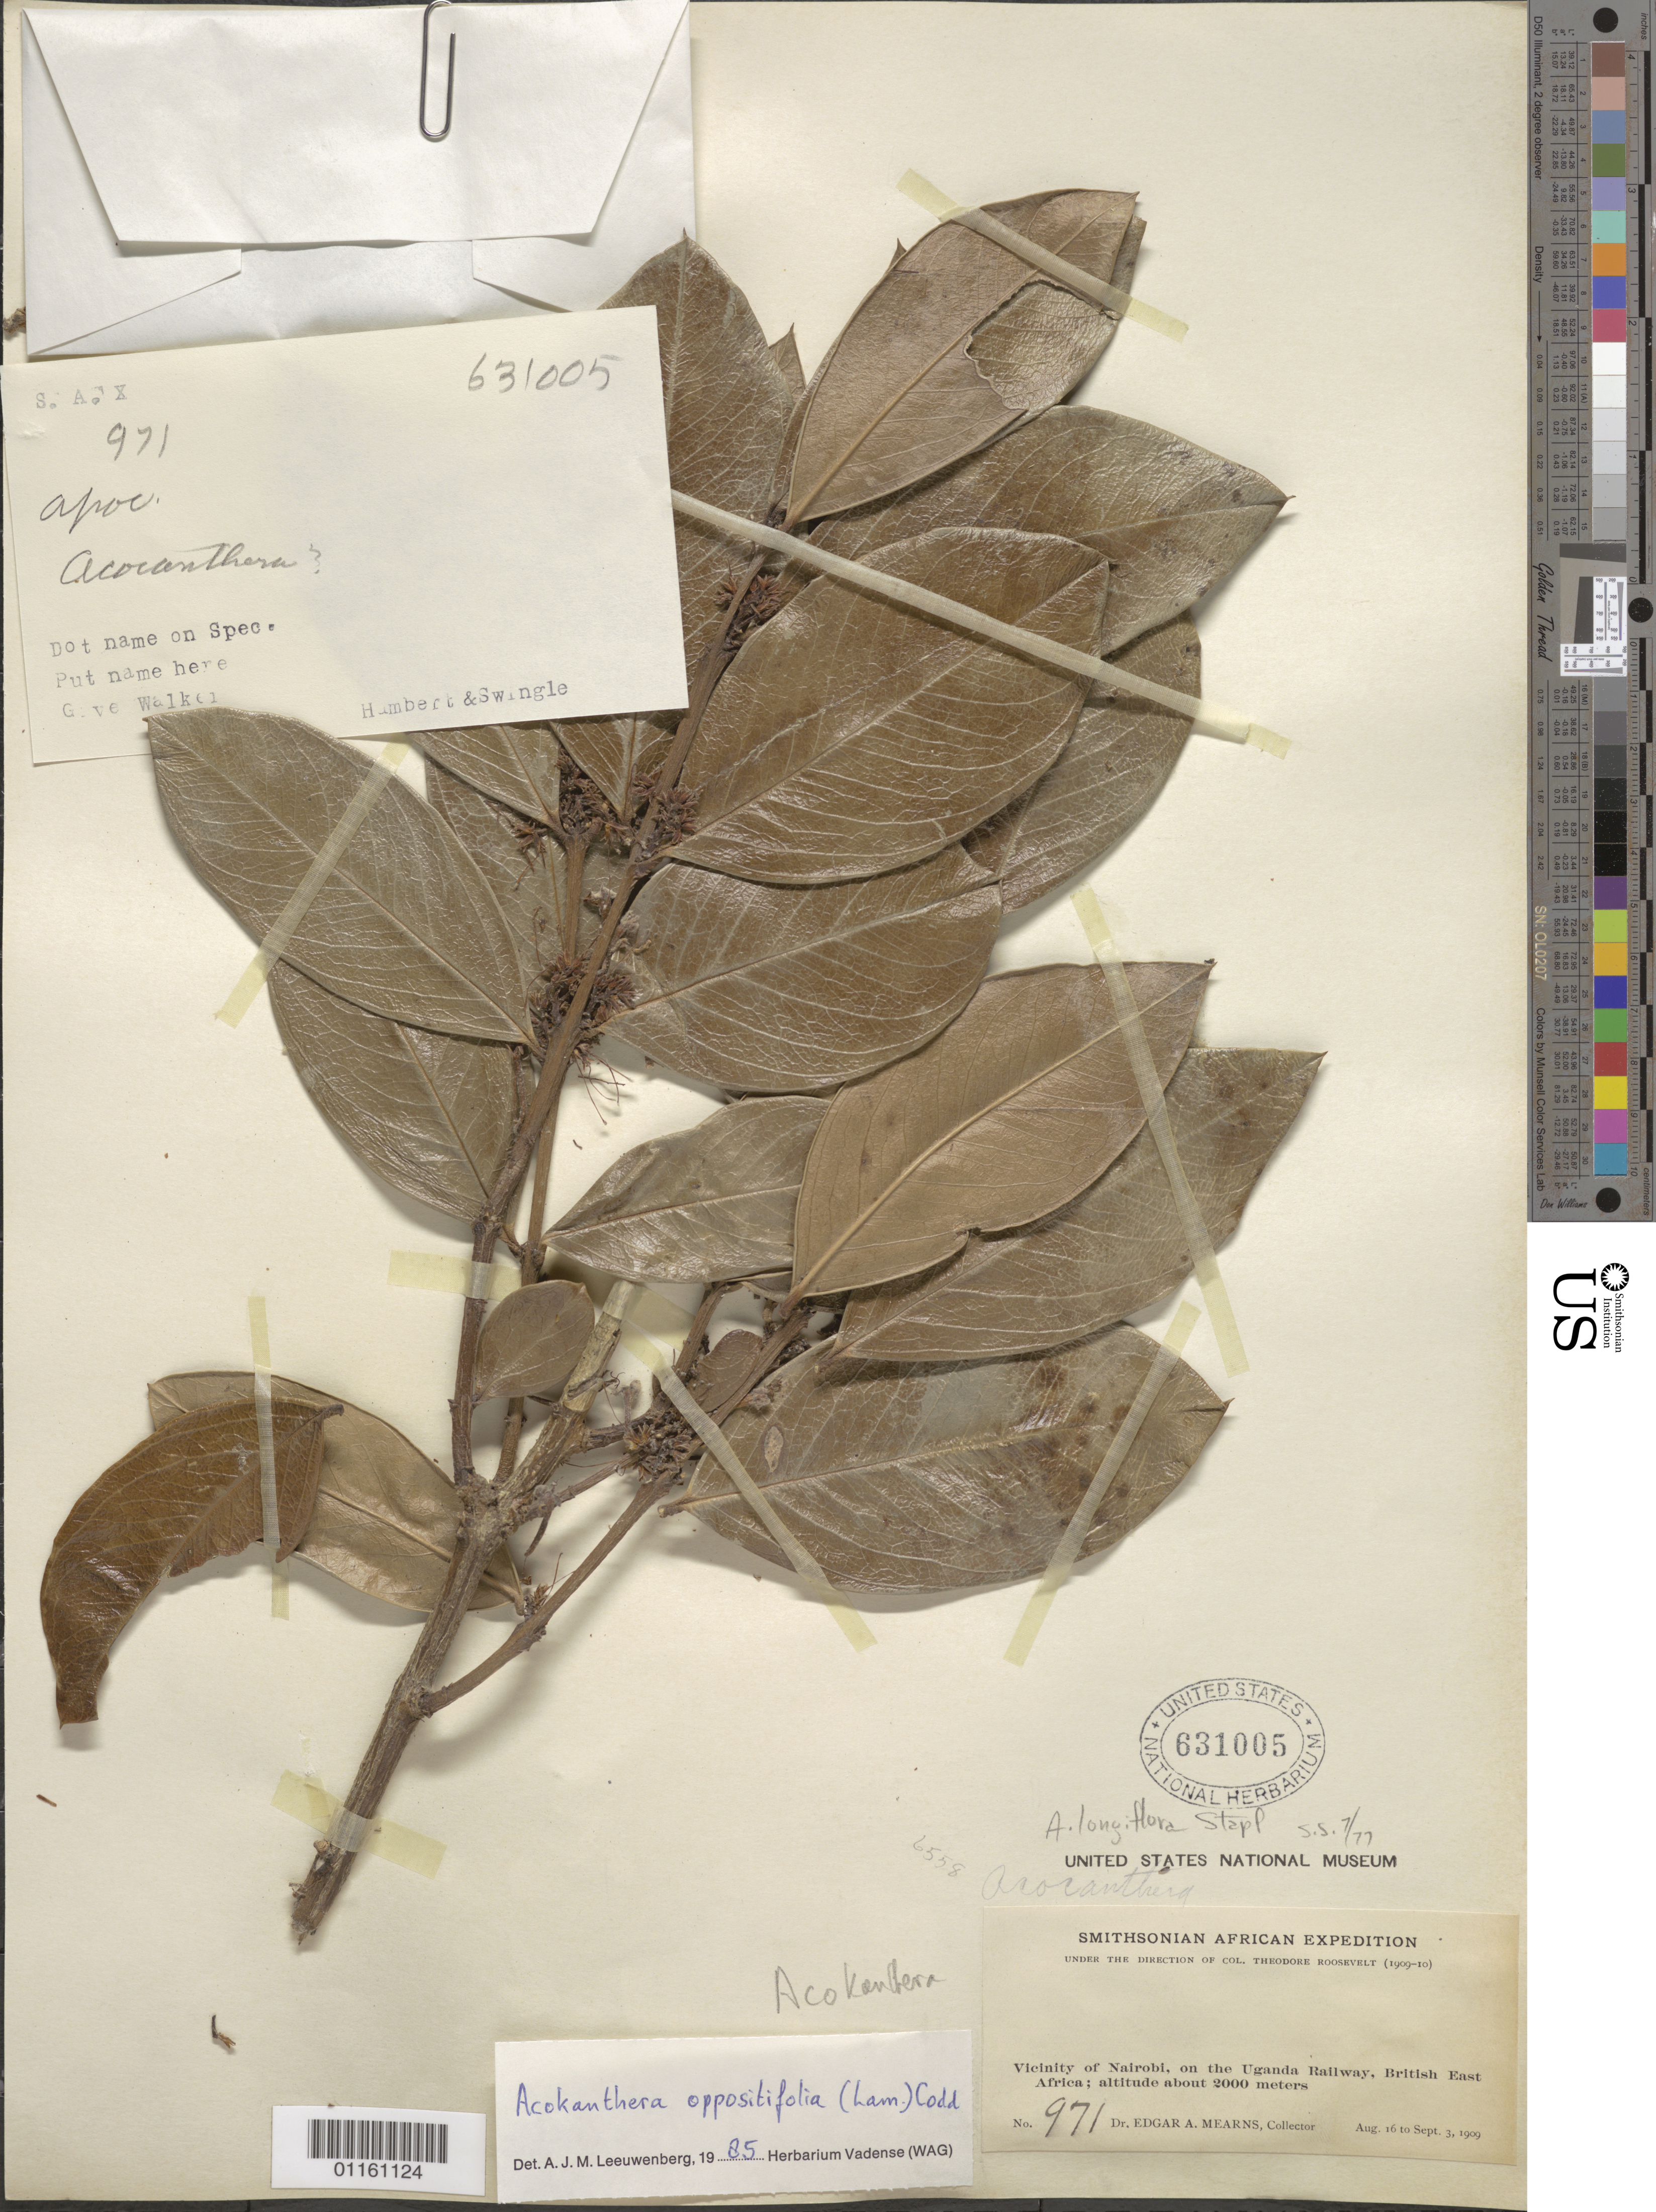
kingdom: Plantae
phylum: Tracheophyta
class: Magnoliopsida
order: Gentianales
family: Apocynaceae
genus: Acokanthera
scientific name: Acokanthera oppositifolia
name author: (Lam.) Codd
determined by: Leeuwenberg, A. J. M.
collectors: E. A. Mearns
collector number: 971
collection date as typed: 16 Aug 1909 to 03 Sep 1909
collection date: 1909-08-16/1909-09-03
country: Kenya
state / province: Nairobi Area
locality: Vicinity of Nairobi, on the Uganda railway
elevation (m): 2000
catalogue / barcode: US 631005